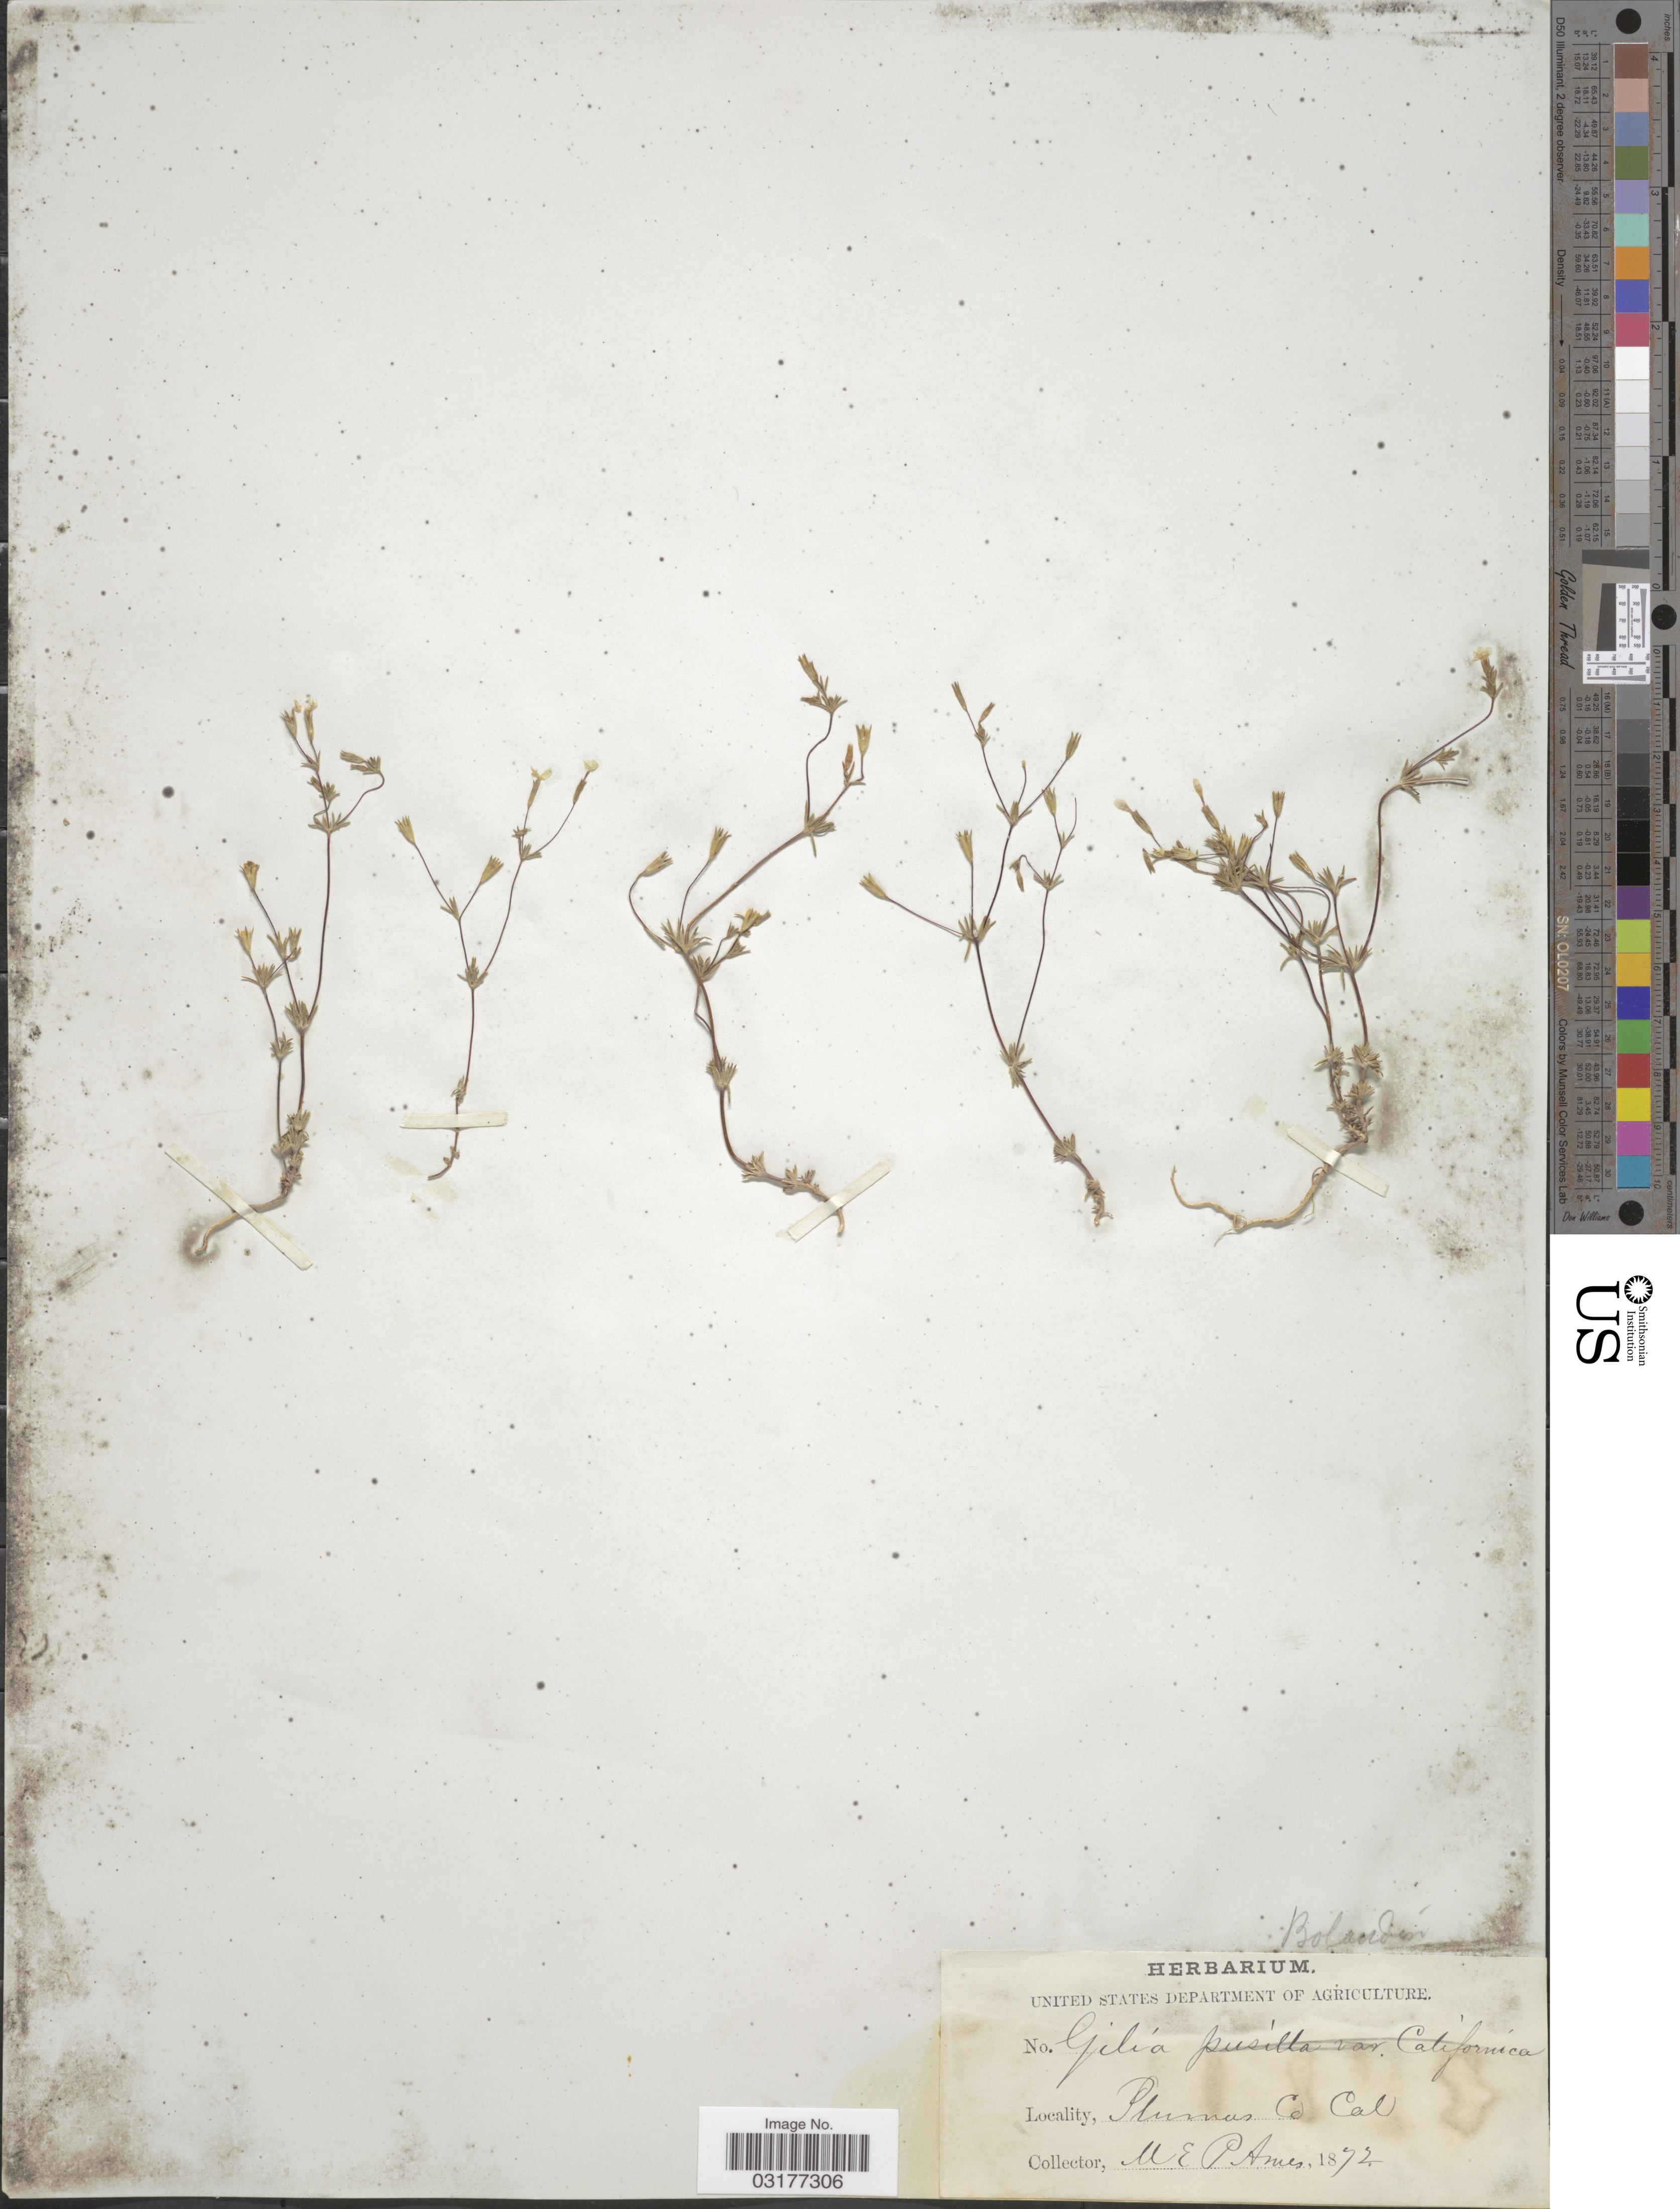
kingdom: Plantae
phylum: Tracheophyta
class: Magnoliopsida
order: Ericales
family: Polemoniaceae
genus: Leptosiphon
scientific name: Leptosiphon bolanderi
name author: (A. Gray) J.M. Porter & L.A. Johnson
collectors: M. E. P. Ames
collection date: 1872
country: United States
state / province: California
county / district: Plumas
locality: Plumas Co.